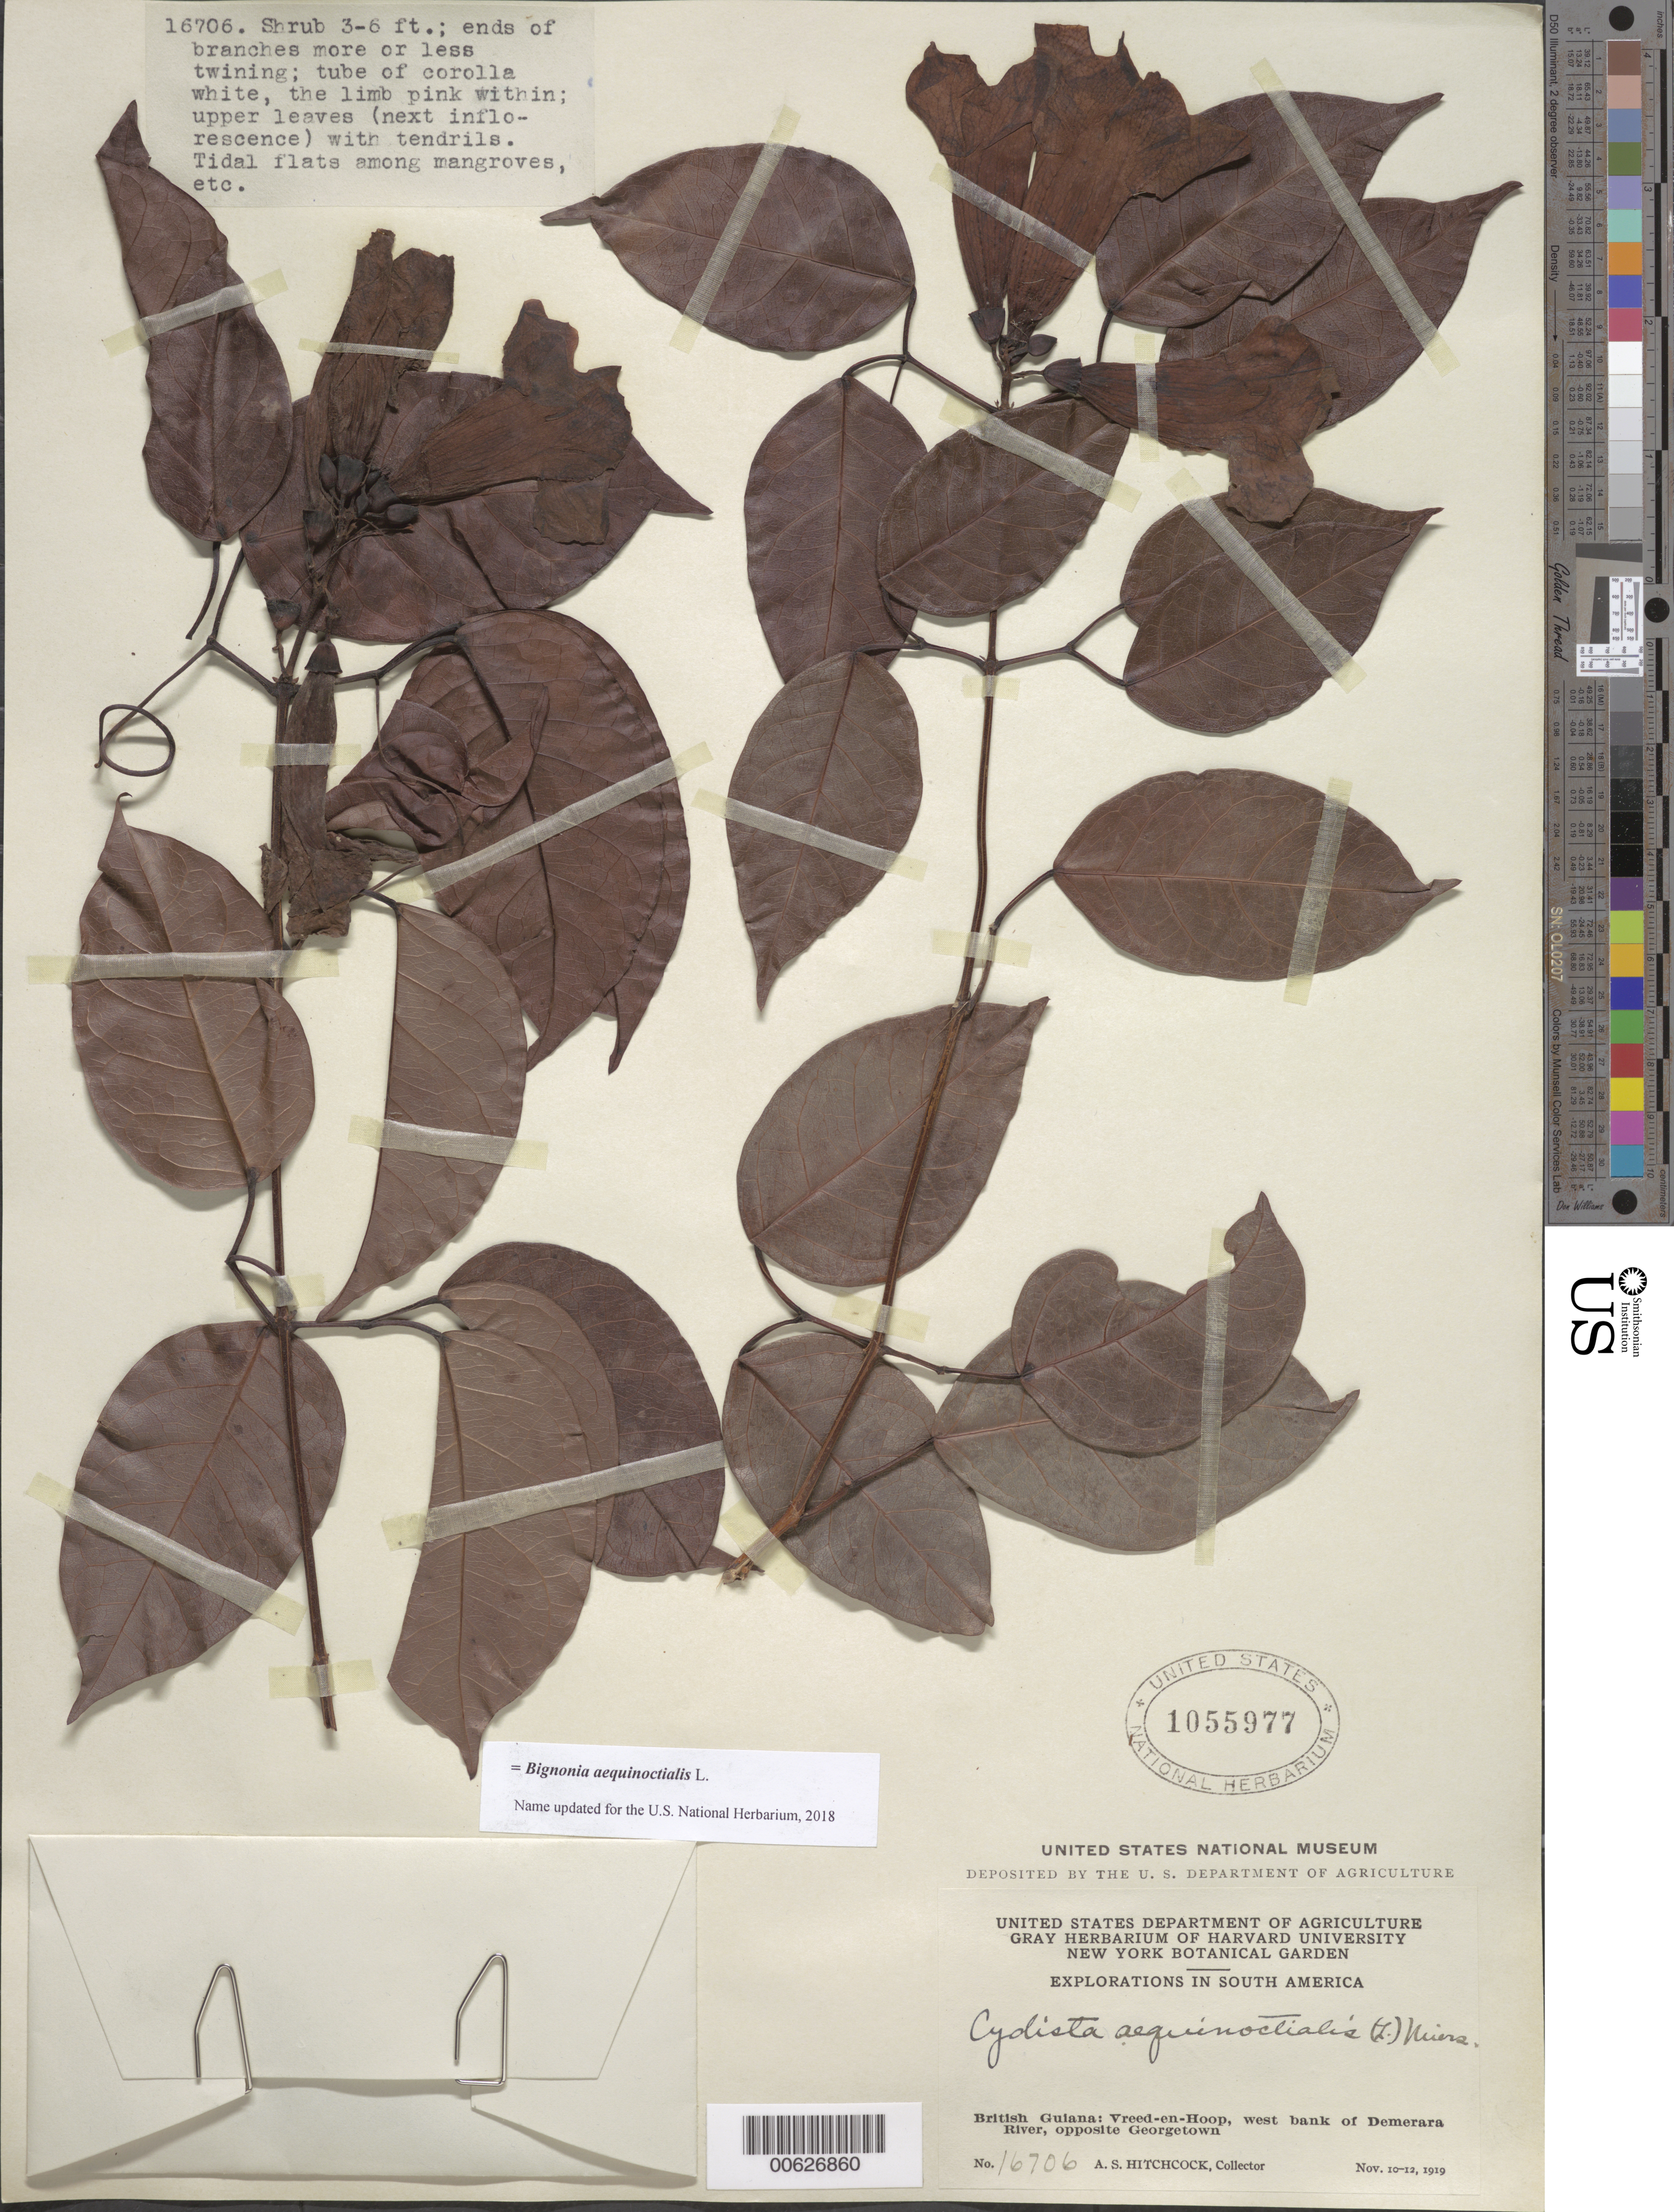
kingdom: Plantae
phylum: Tracheophyta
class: Magnoliopsida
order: Lamiales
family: Bignoniaceae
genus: Bignonia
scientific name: Bignonia aequinoctialis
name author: L.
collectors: A. S. Hitchcock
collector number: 16706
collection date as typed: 10-Nov-19 to 12-Nov-19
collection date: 1919-11-10/1919-11-12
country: Guyana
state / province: Essequibo Isl-W. Demerara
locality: Vreed-en-Hoop, W bank of Demerara R., opposite Georgetown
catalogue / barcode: US 1055977